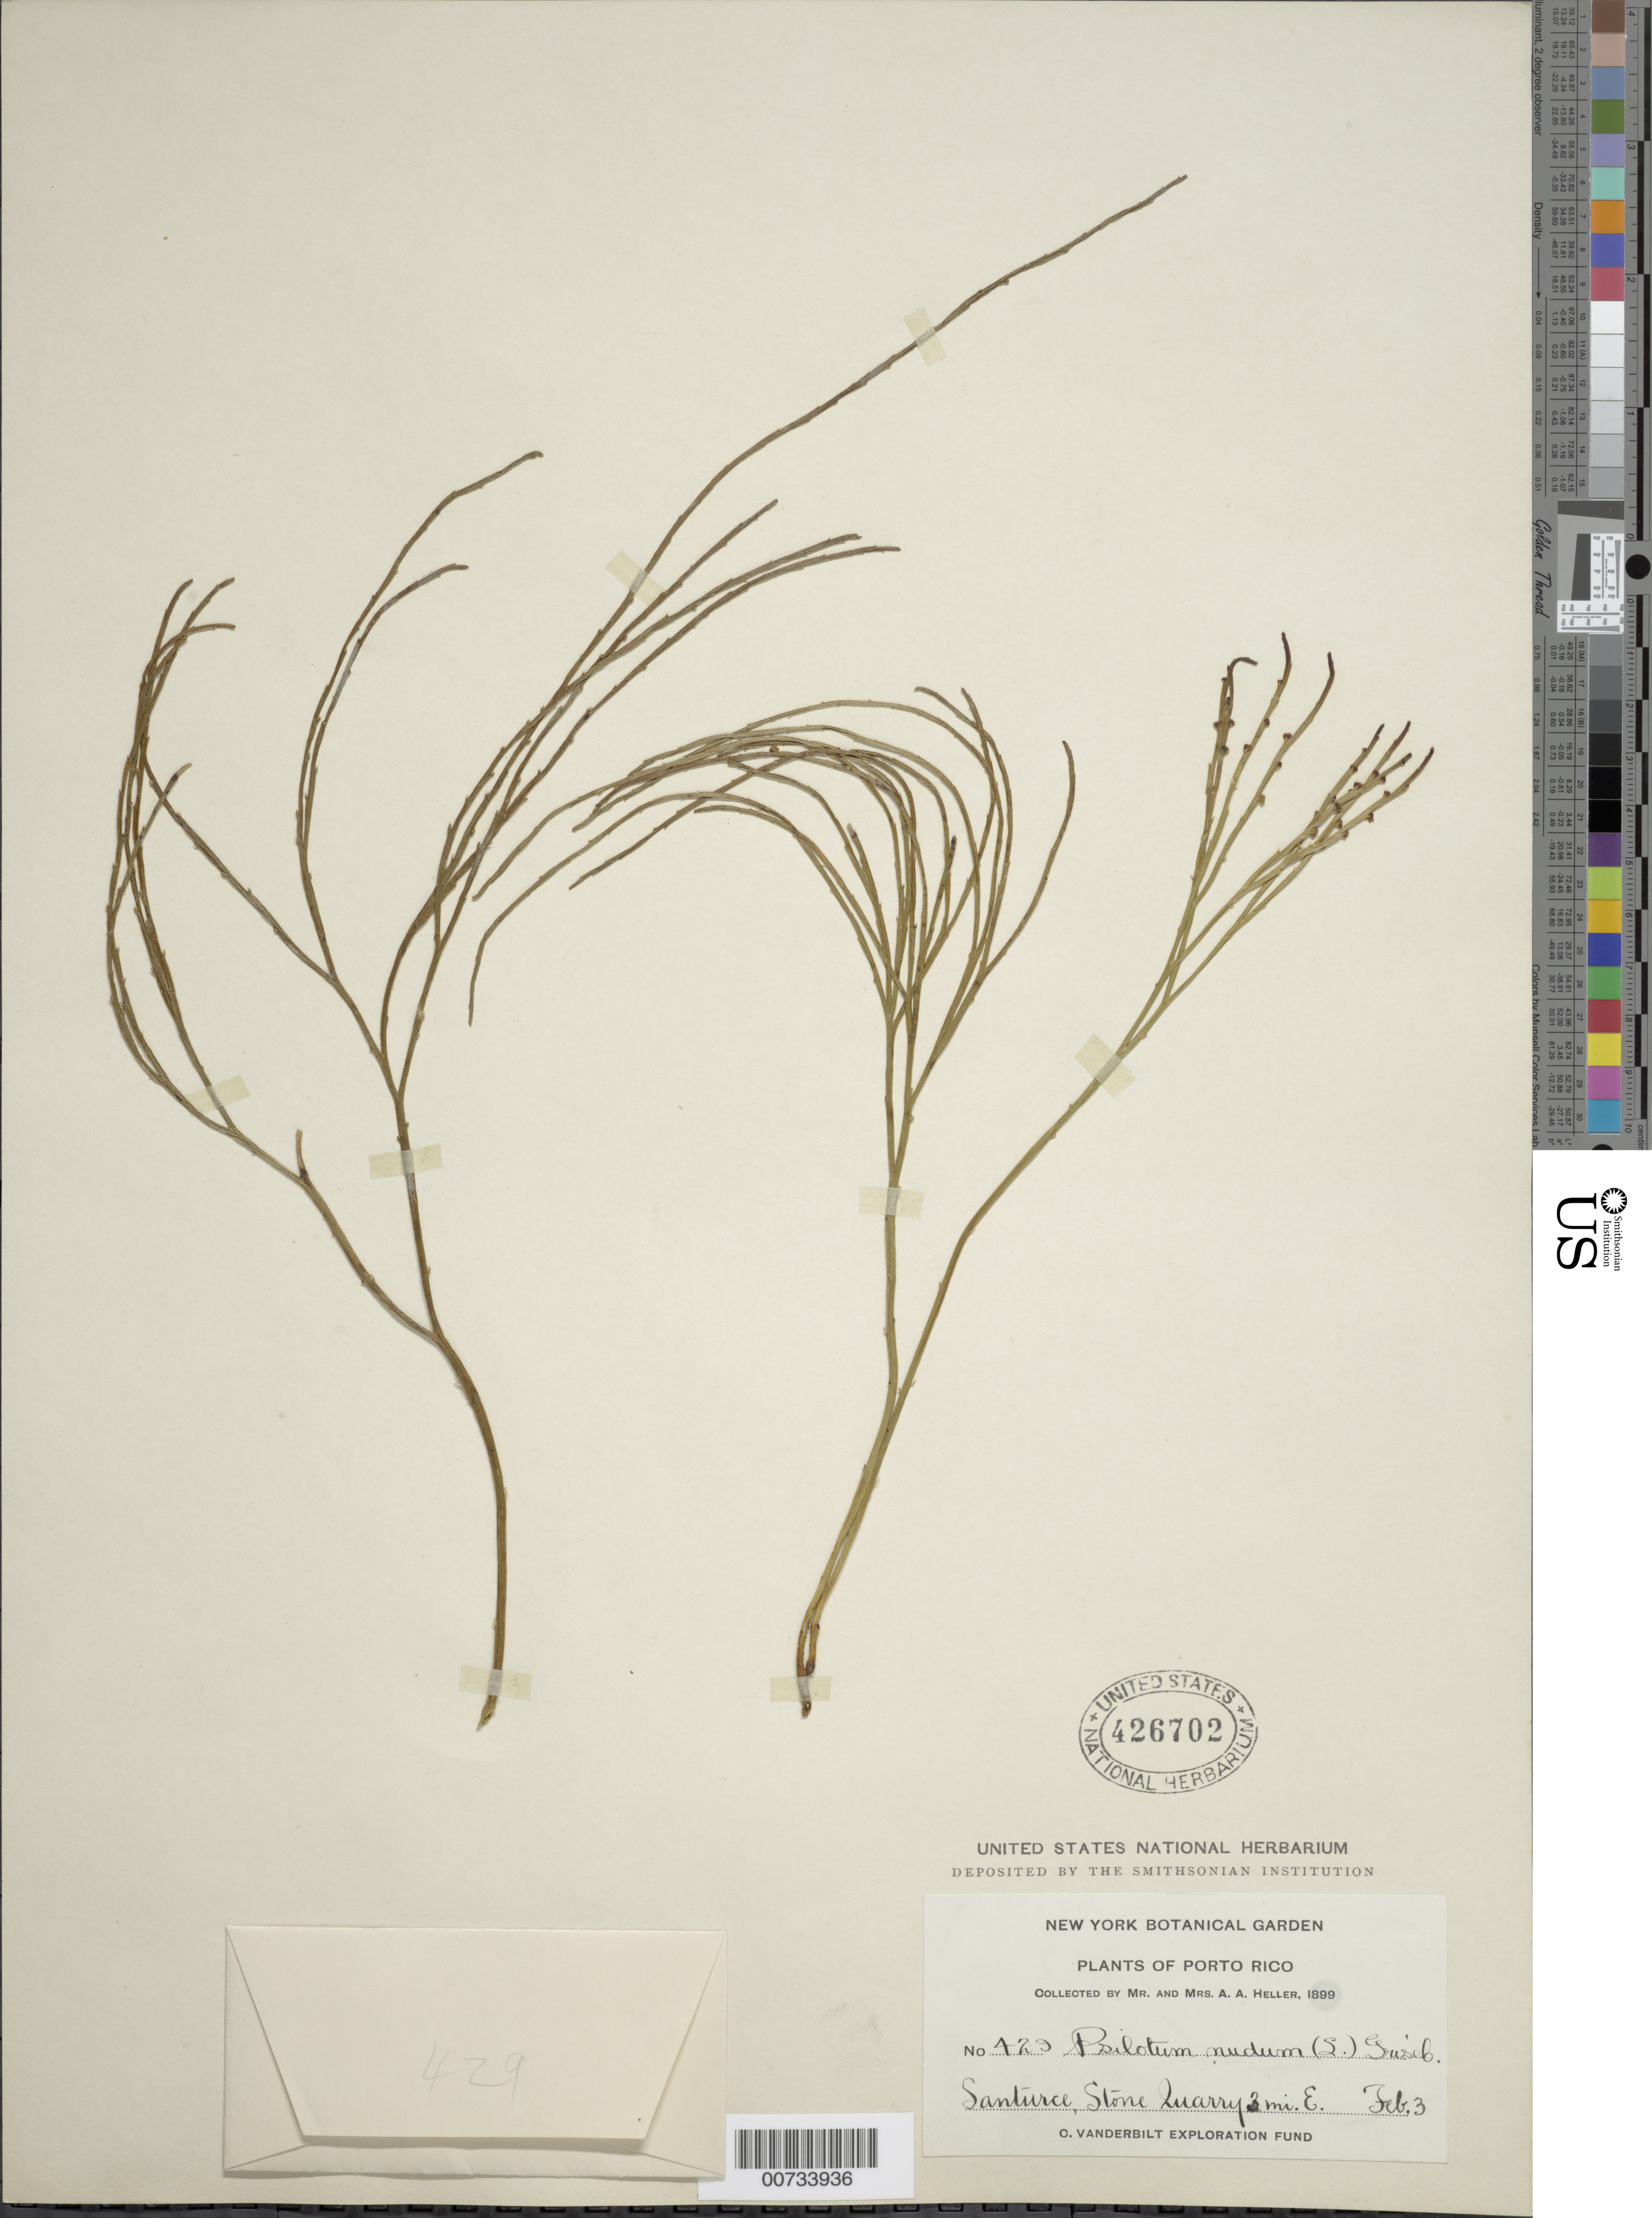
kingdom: Plantae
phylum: Tracheophyta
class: Polypodiopsida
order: Psilotales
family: Psilotaceae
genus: Psilotum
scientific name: Psilotum nudum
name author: (L.) P. Beauv.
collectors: A. A. Heller & E. G. Heller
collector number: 429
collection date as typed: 03 Feb 1899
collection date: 1899-02-03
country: Puerto Rico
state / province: San Juan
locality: Santurce, Stone Quarry 3 mi E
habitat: Stone Quarry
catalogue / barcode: US 426702